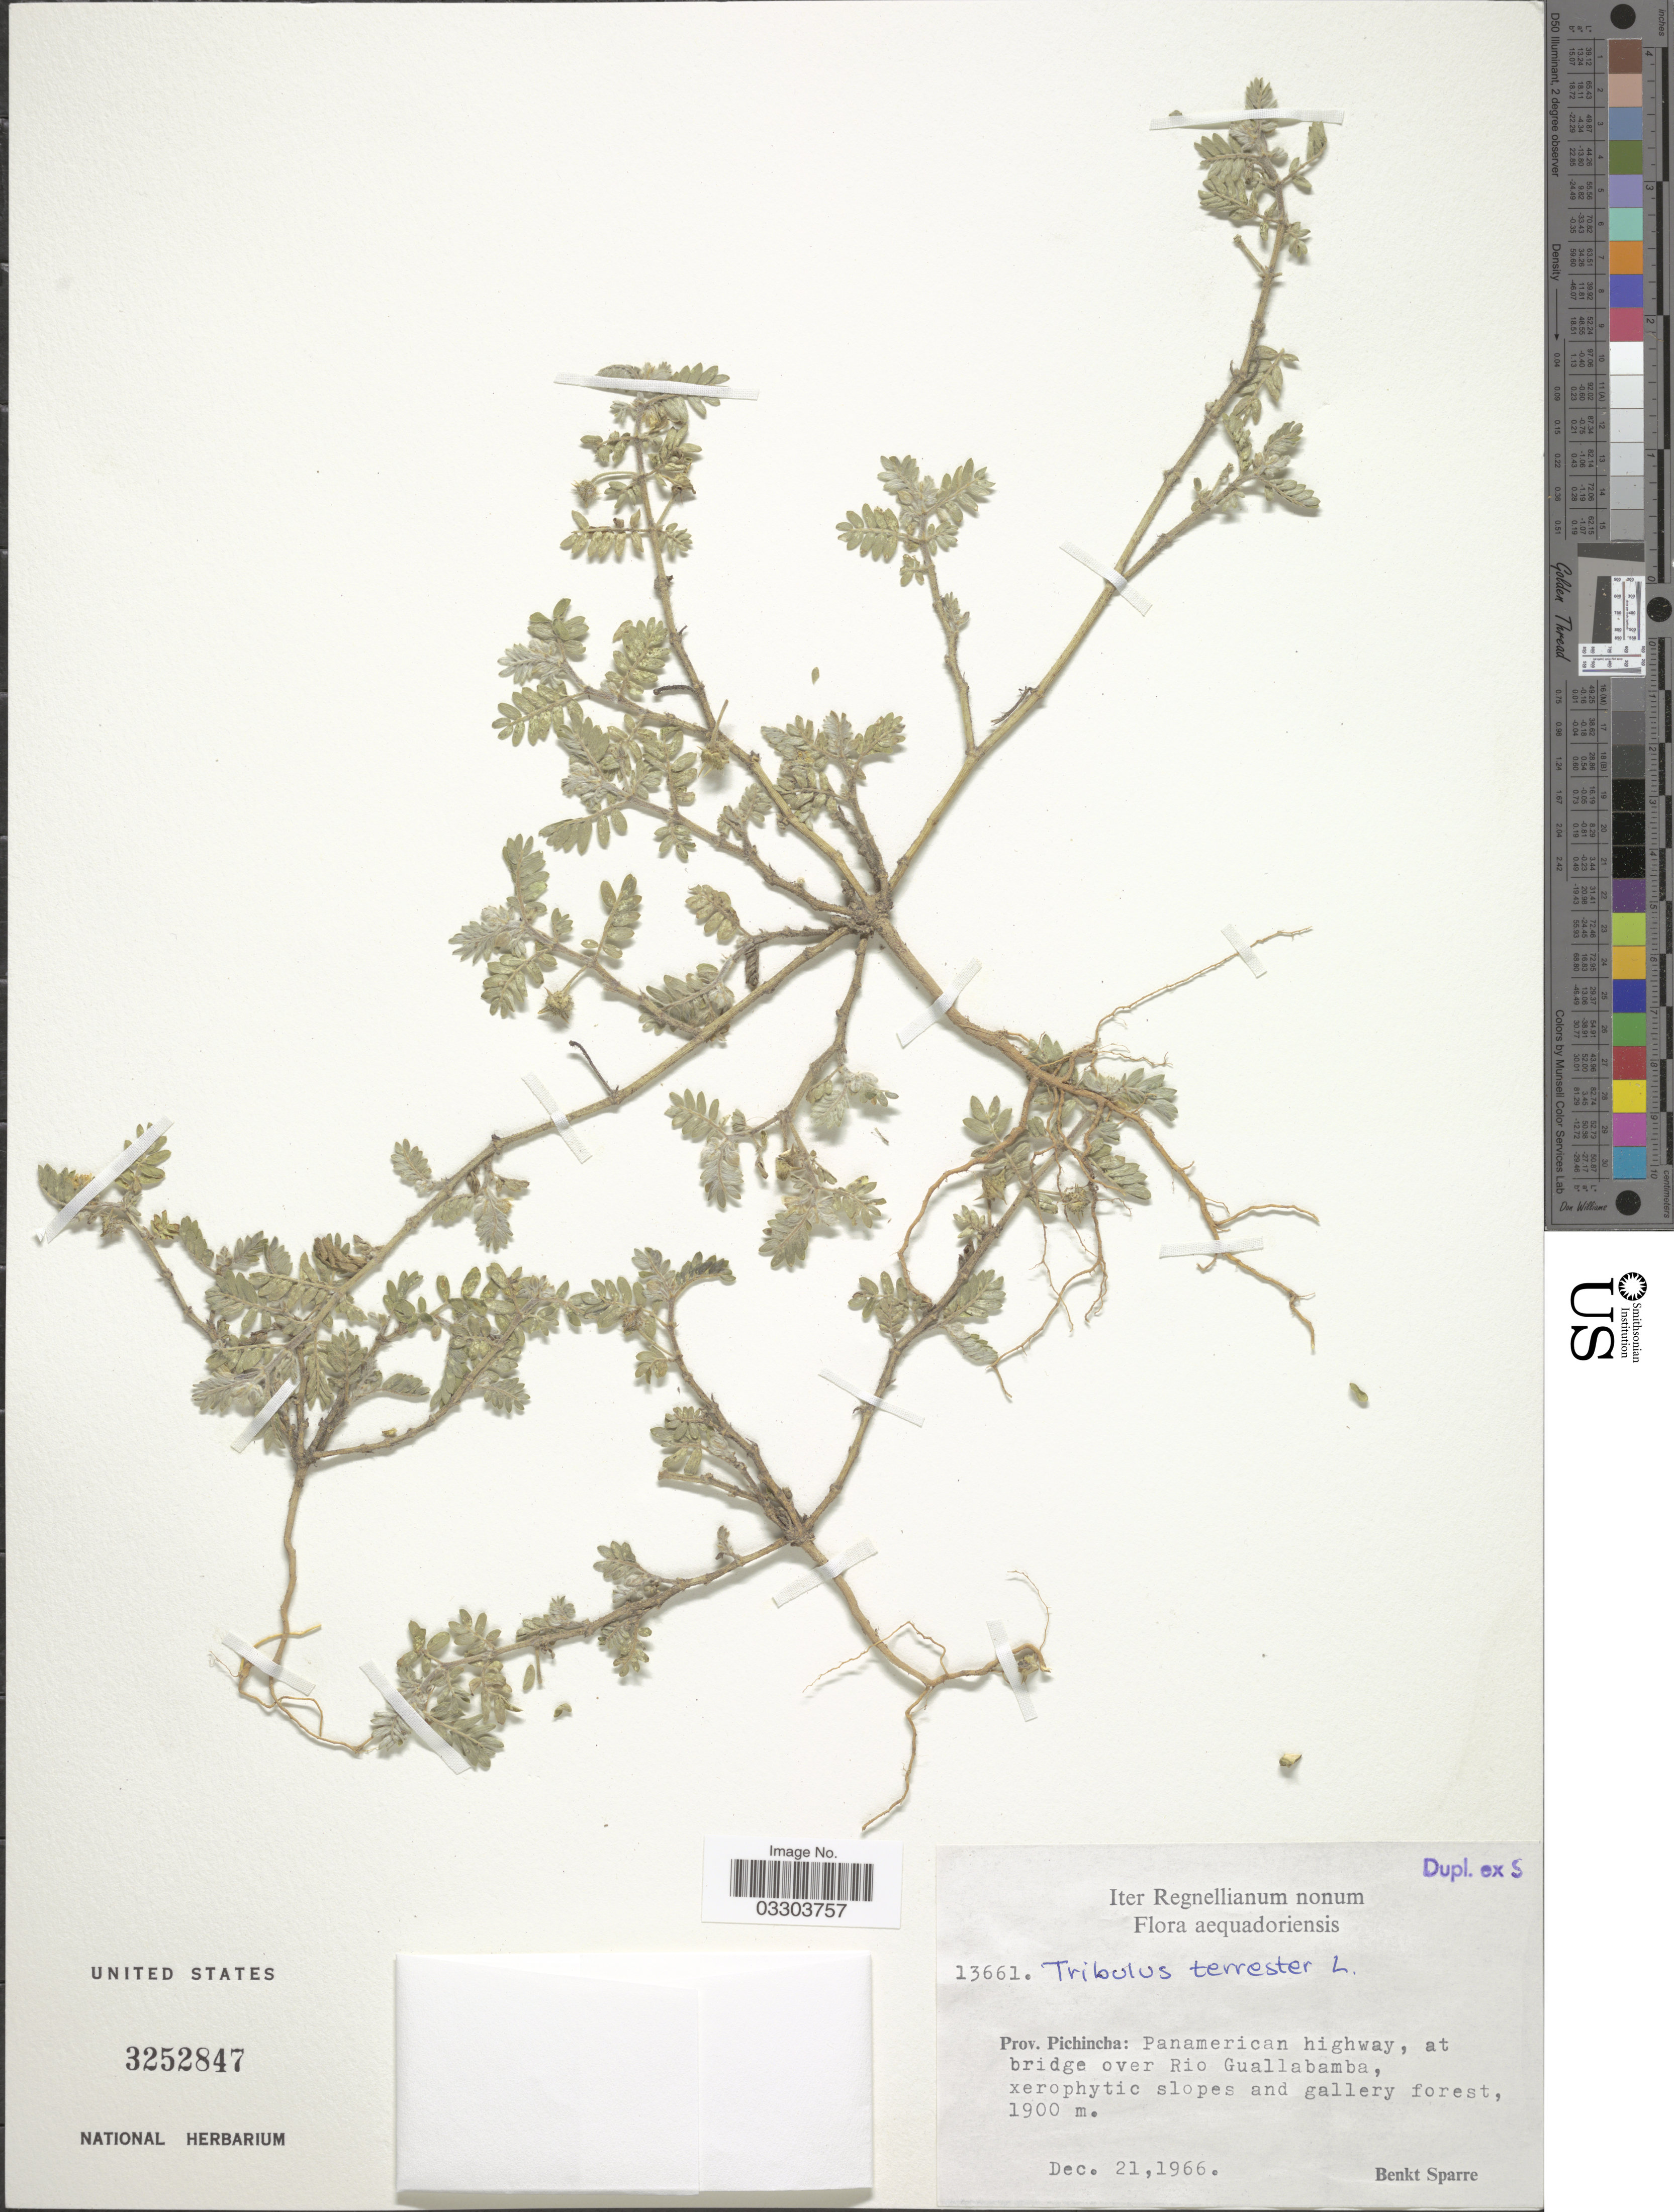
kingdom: Plantae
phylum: Tracheophyta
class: Magnoliopsida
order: Zygophyllales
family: Zygophyllaceae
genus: Tribulus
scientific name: Tribulus terrestris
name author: L.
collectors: B. Sparre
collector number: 13661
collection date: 1966-12-21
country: Ecuador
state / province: Pichincha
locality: Panamerican highway, at bridge over Rio Guallabamba.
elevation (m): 1900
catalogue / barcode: US 3252847